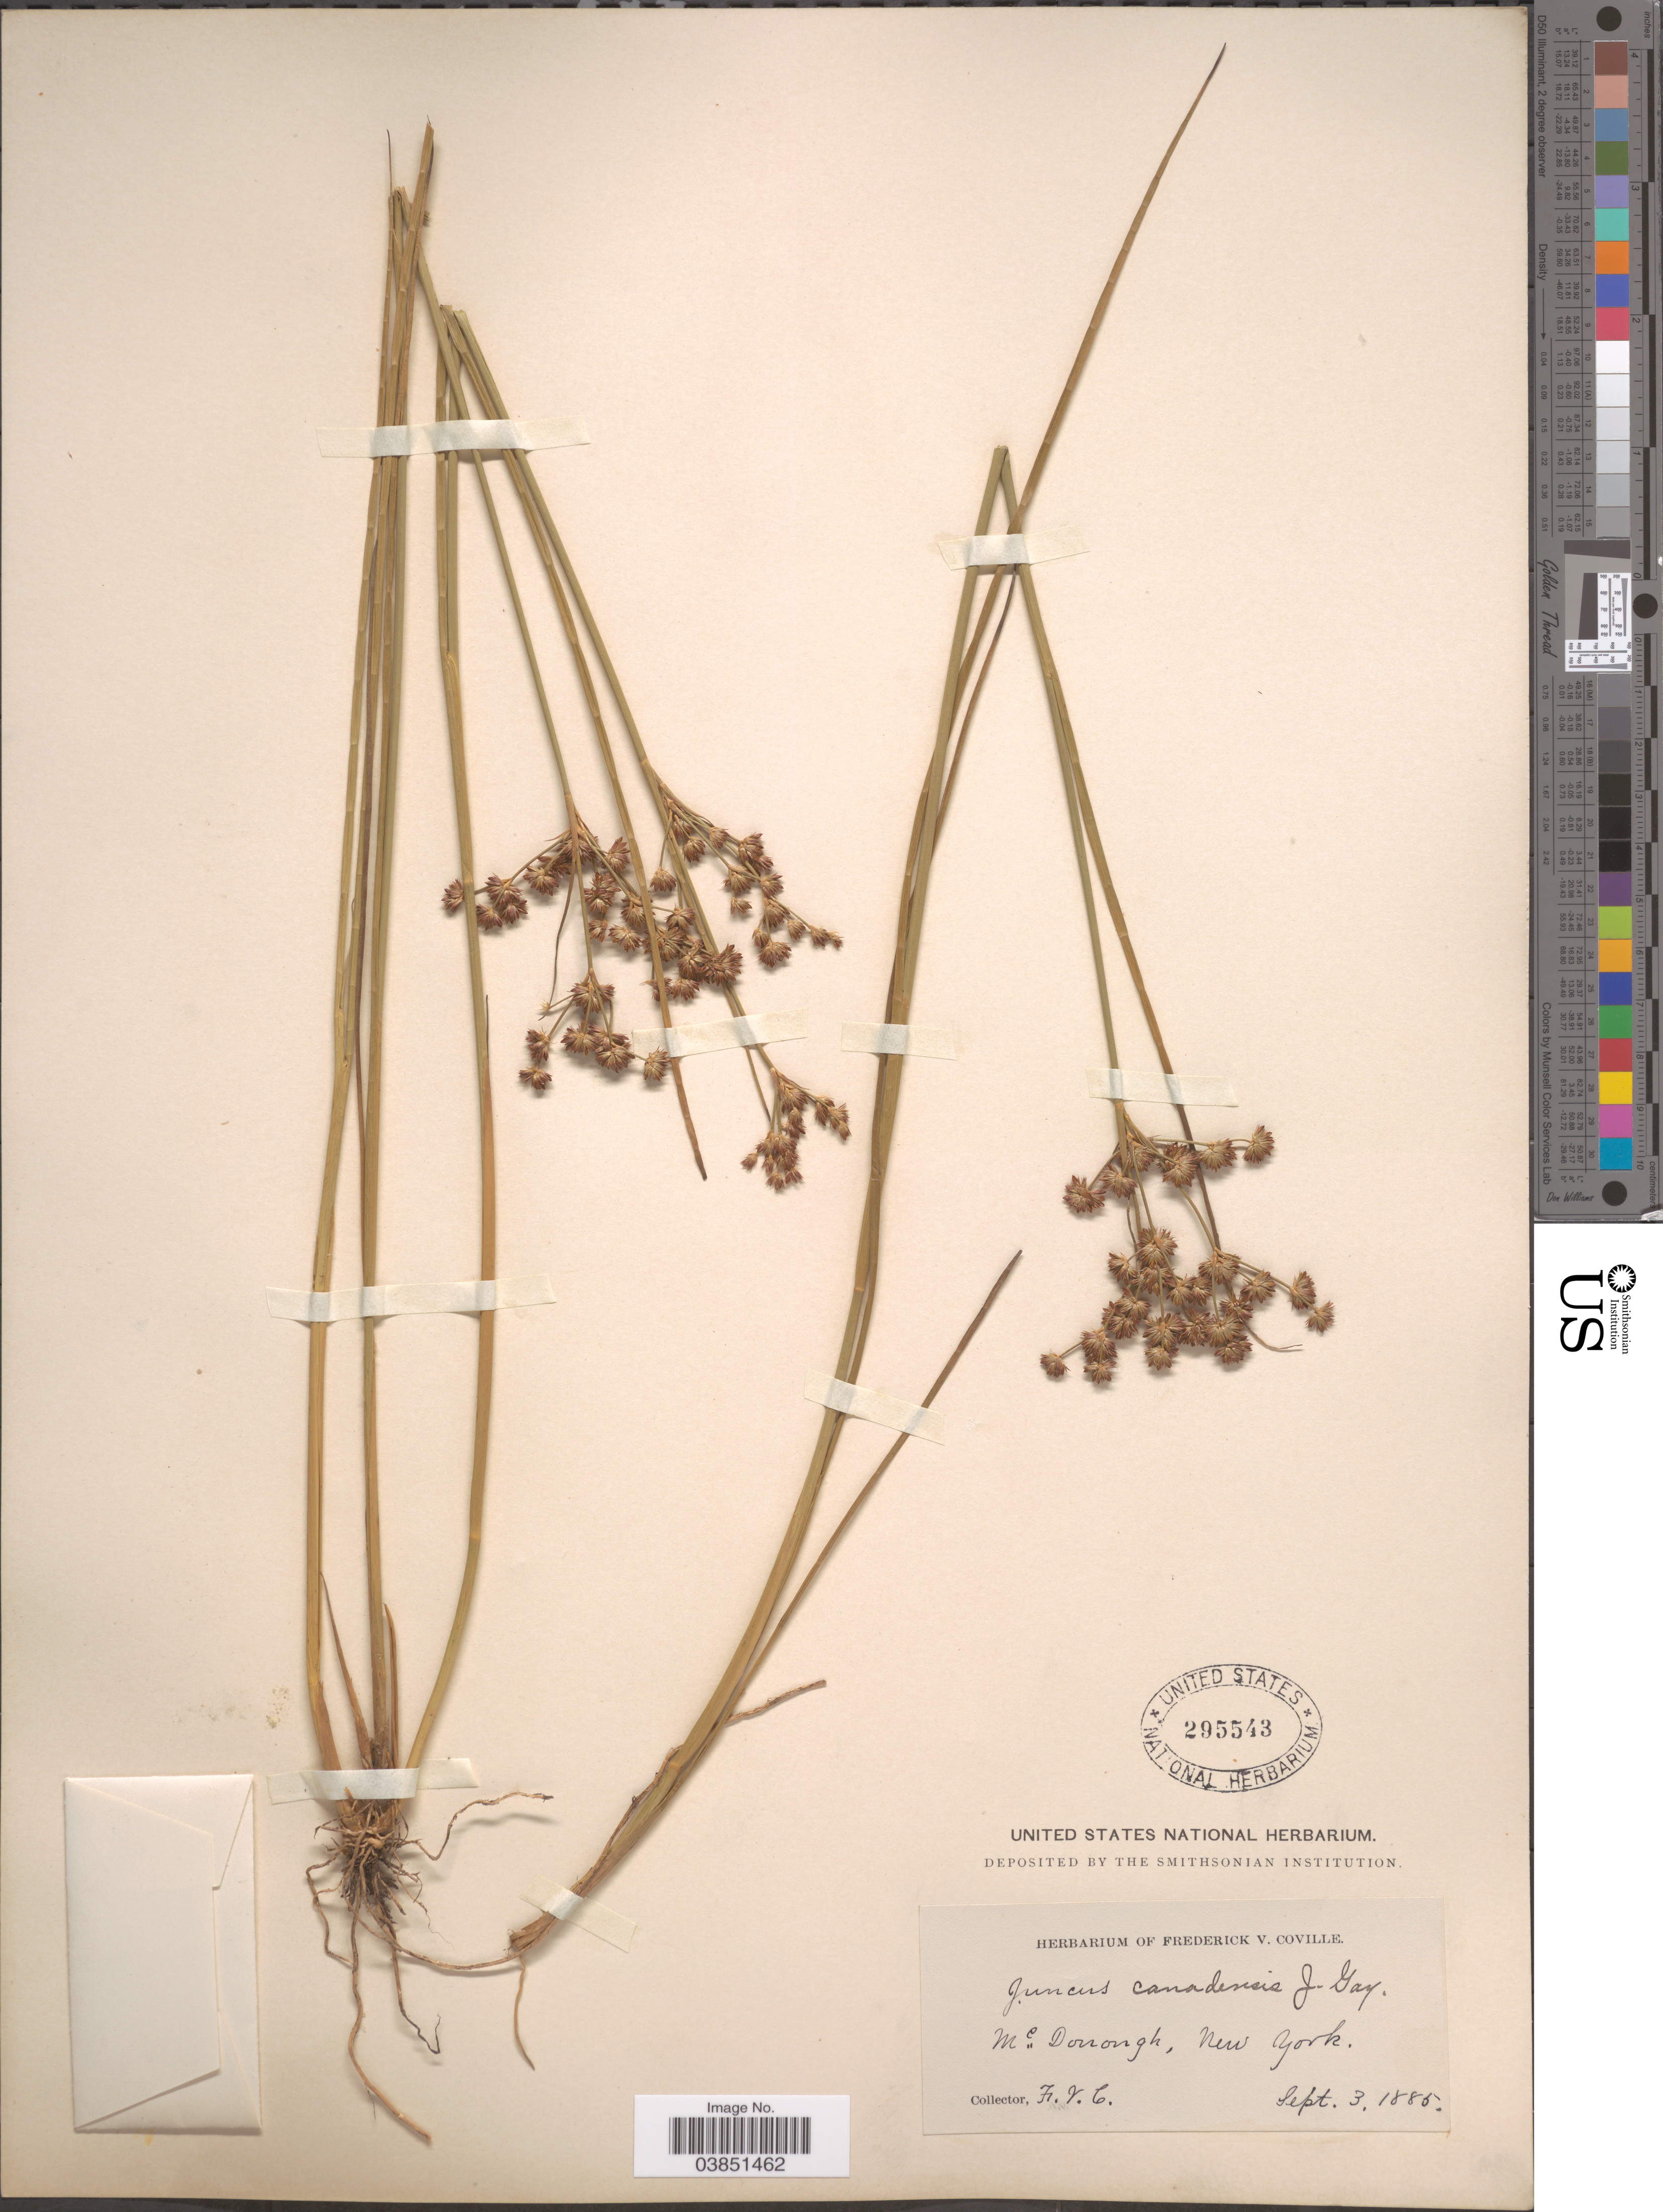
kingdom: Plantae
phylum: Tracheophyta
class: Liliopsida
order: Poales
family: Juncaceae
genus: Juncus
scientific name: Juncus canadensis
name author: J. Gay ex Laharpe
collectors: F. V. Coville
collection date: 1885-09-03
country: United States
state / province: New York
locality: Mc Donough.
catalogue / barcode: US 295543